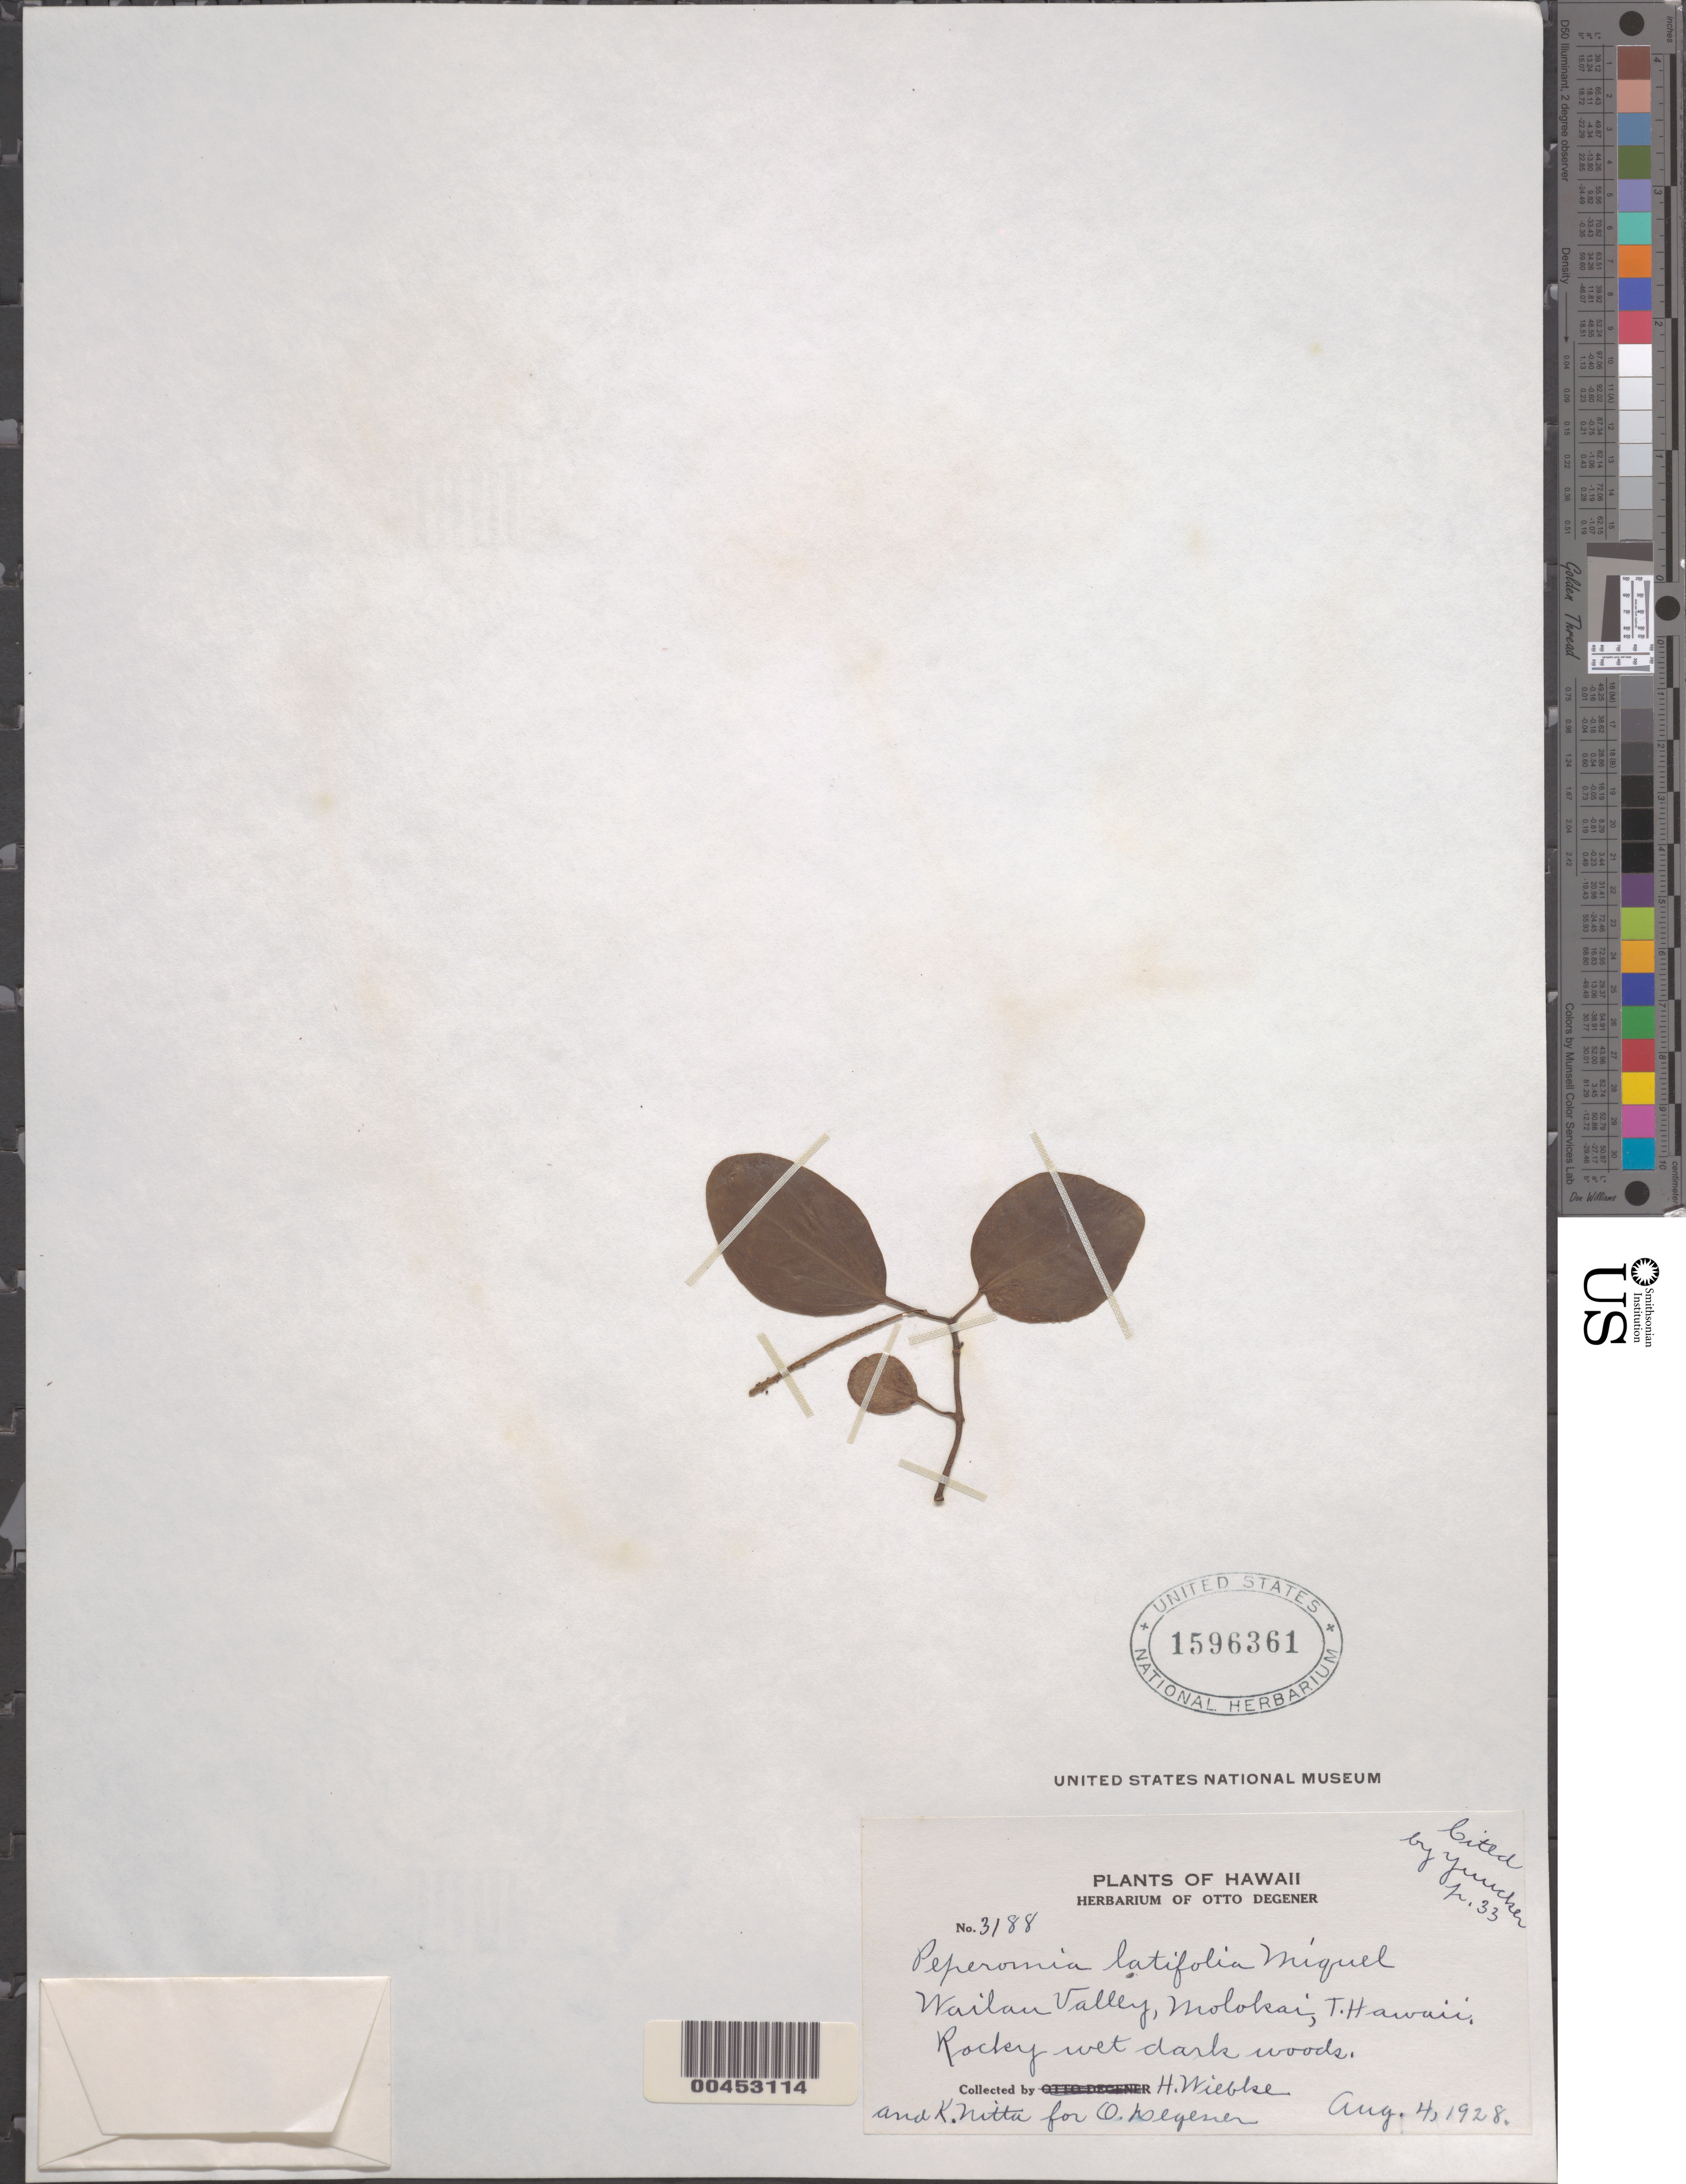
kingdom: Plantae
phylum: Tracheophyta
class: Magnoliopsida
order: Piperales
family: Piperaceae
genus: Peperomia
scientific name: Peperomia latifolia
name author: Miq.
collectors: H. Wiebke, K. Nitta & O. Degener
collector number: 3188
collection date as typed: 4 Aug 1928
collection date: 1928-08-04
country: United States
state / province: Hawaii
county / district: Maui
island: Moloka'i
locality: Wailau Valley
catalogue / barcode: US 1596361